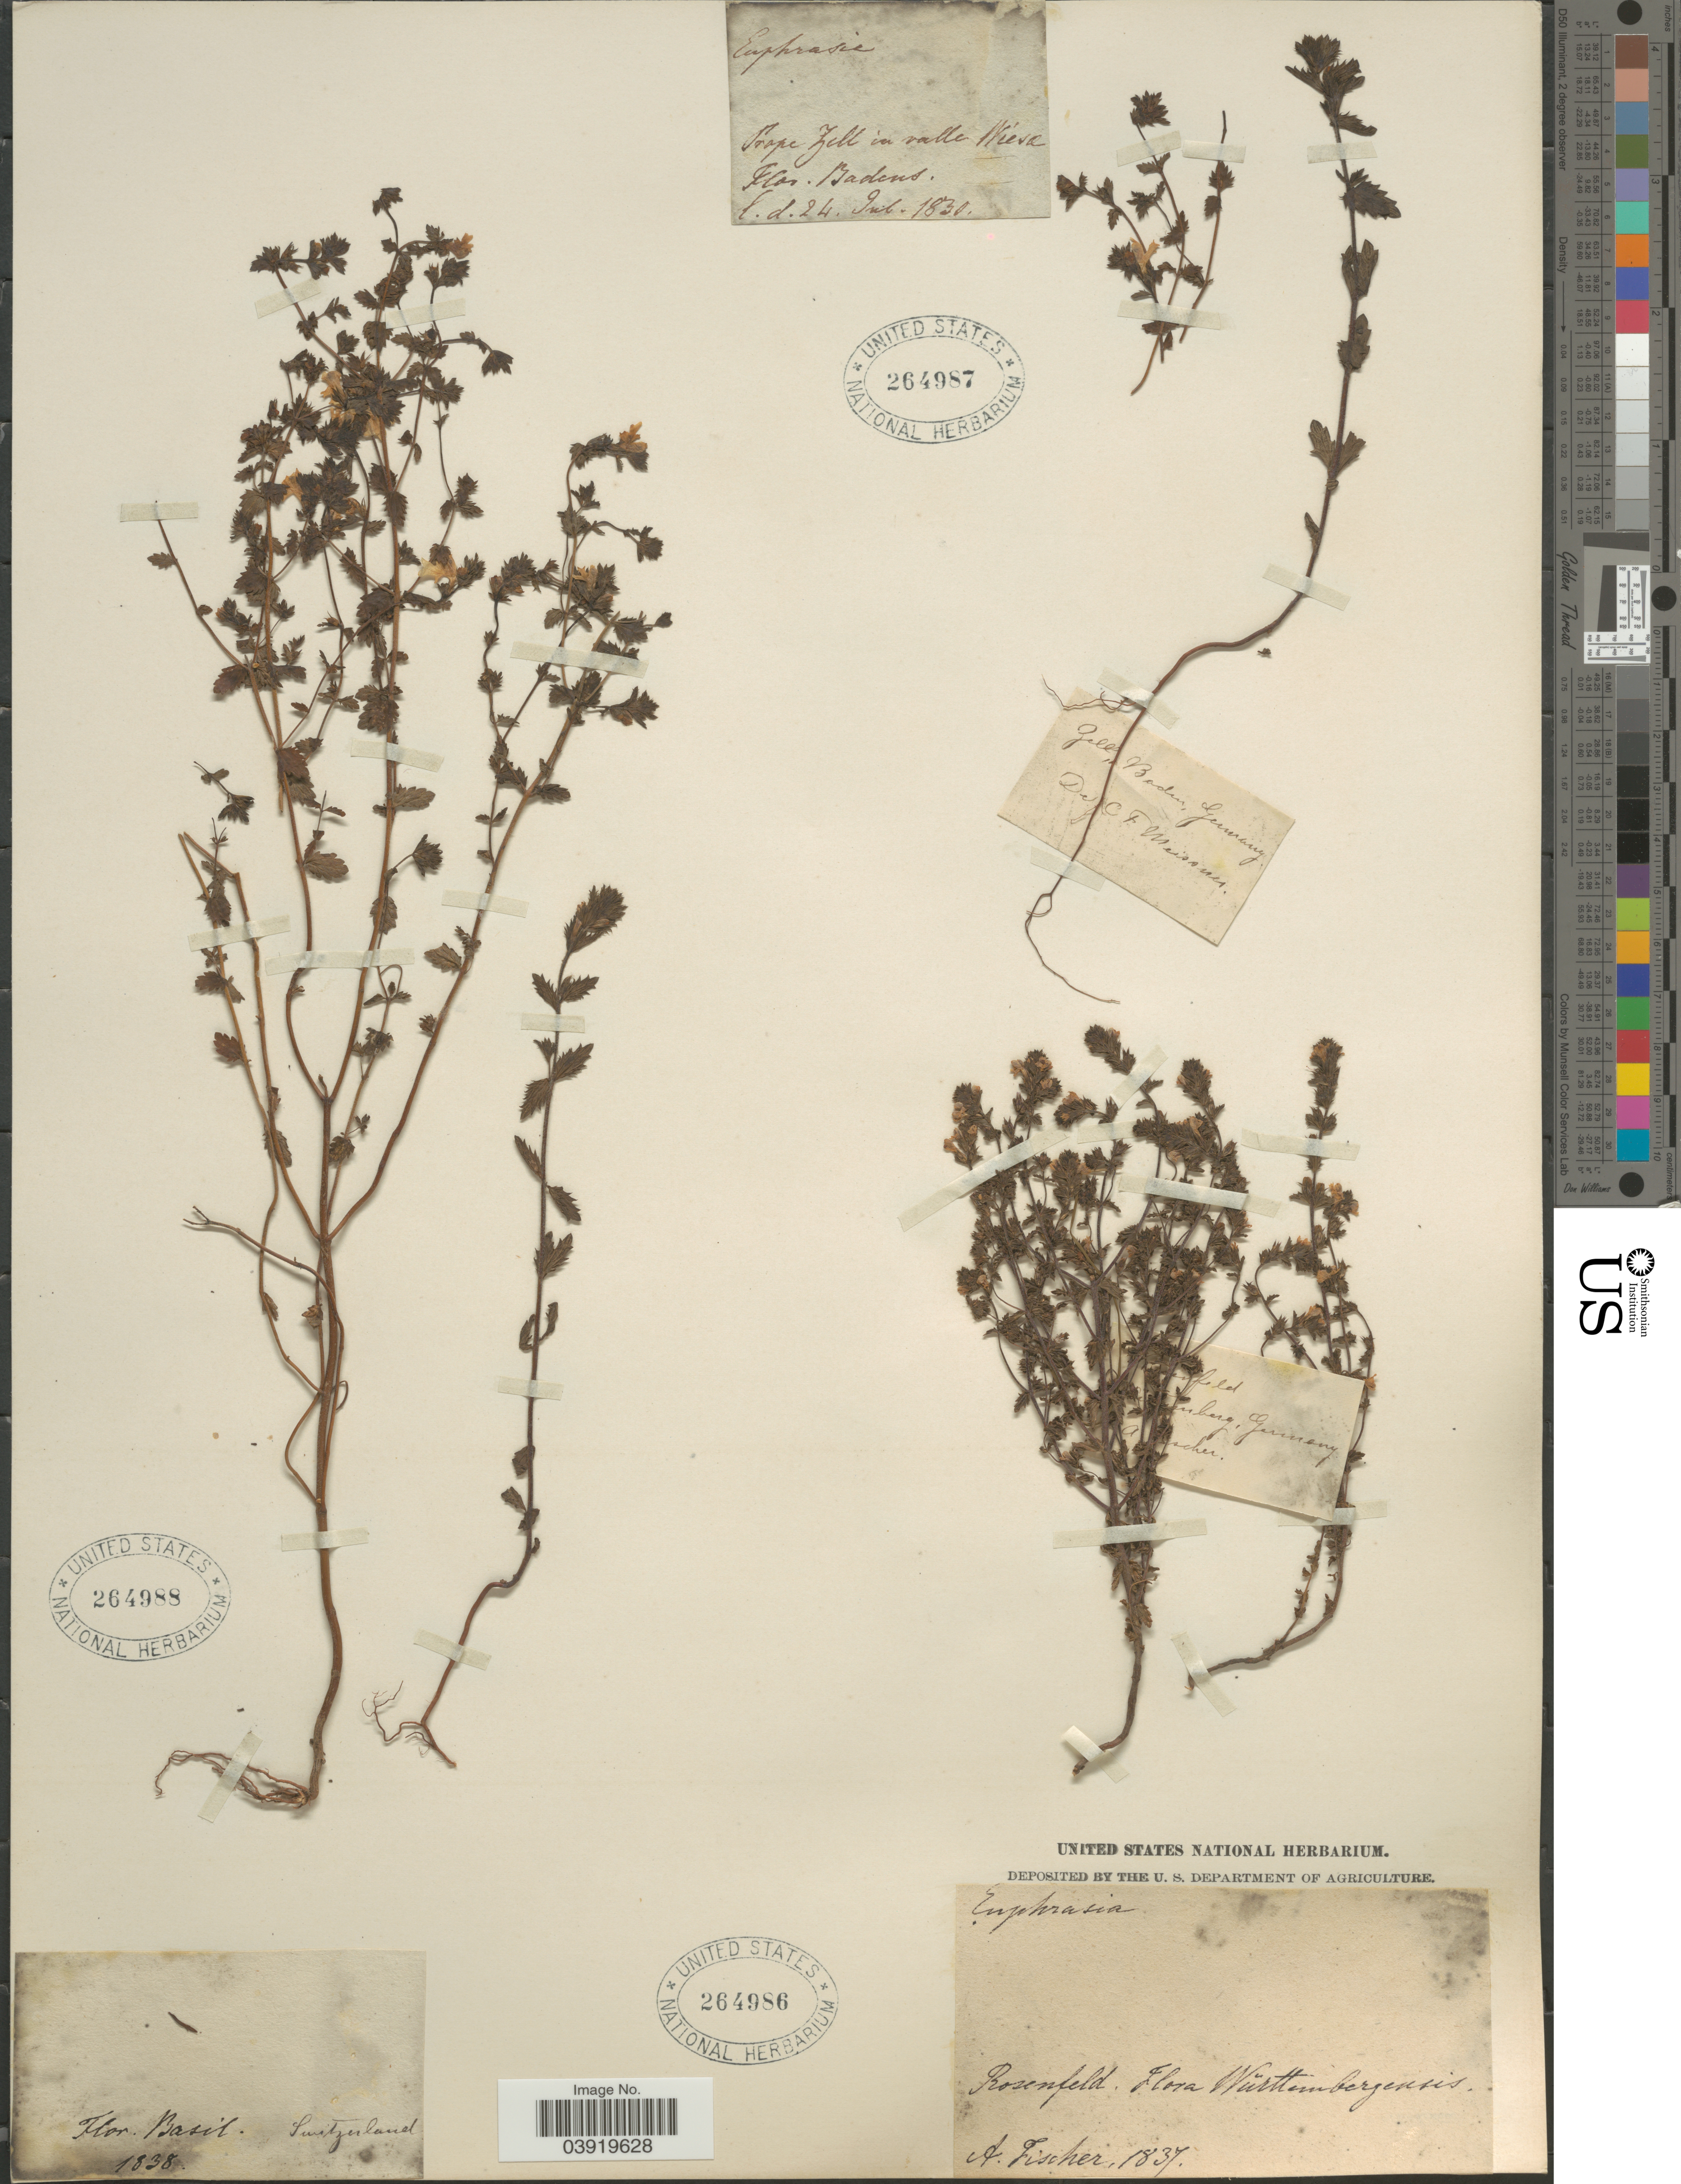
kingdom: Plantae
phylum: Tracheophyta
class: Magnoliopsida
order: Lamiales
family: Orobanchaceae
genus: Euphrasia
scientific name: Euphrasia sp.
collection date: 1838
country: Switzerland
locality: Basel.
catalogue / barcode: US 264988-3